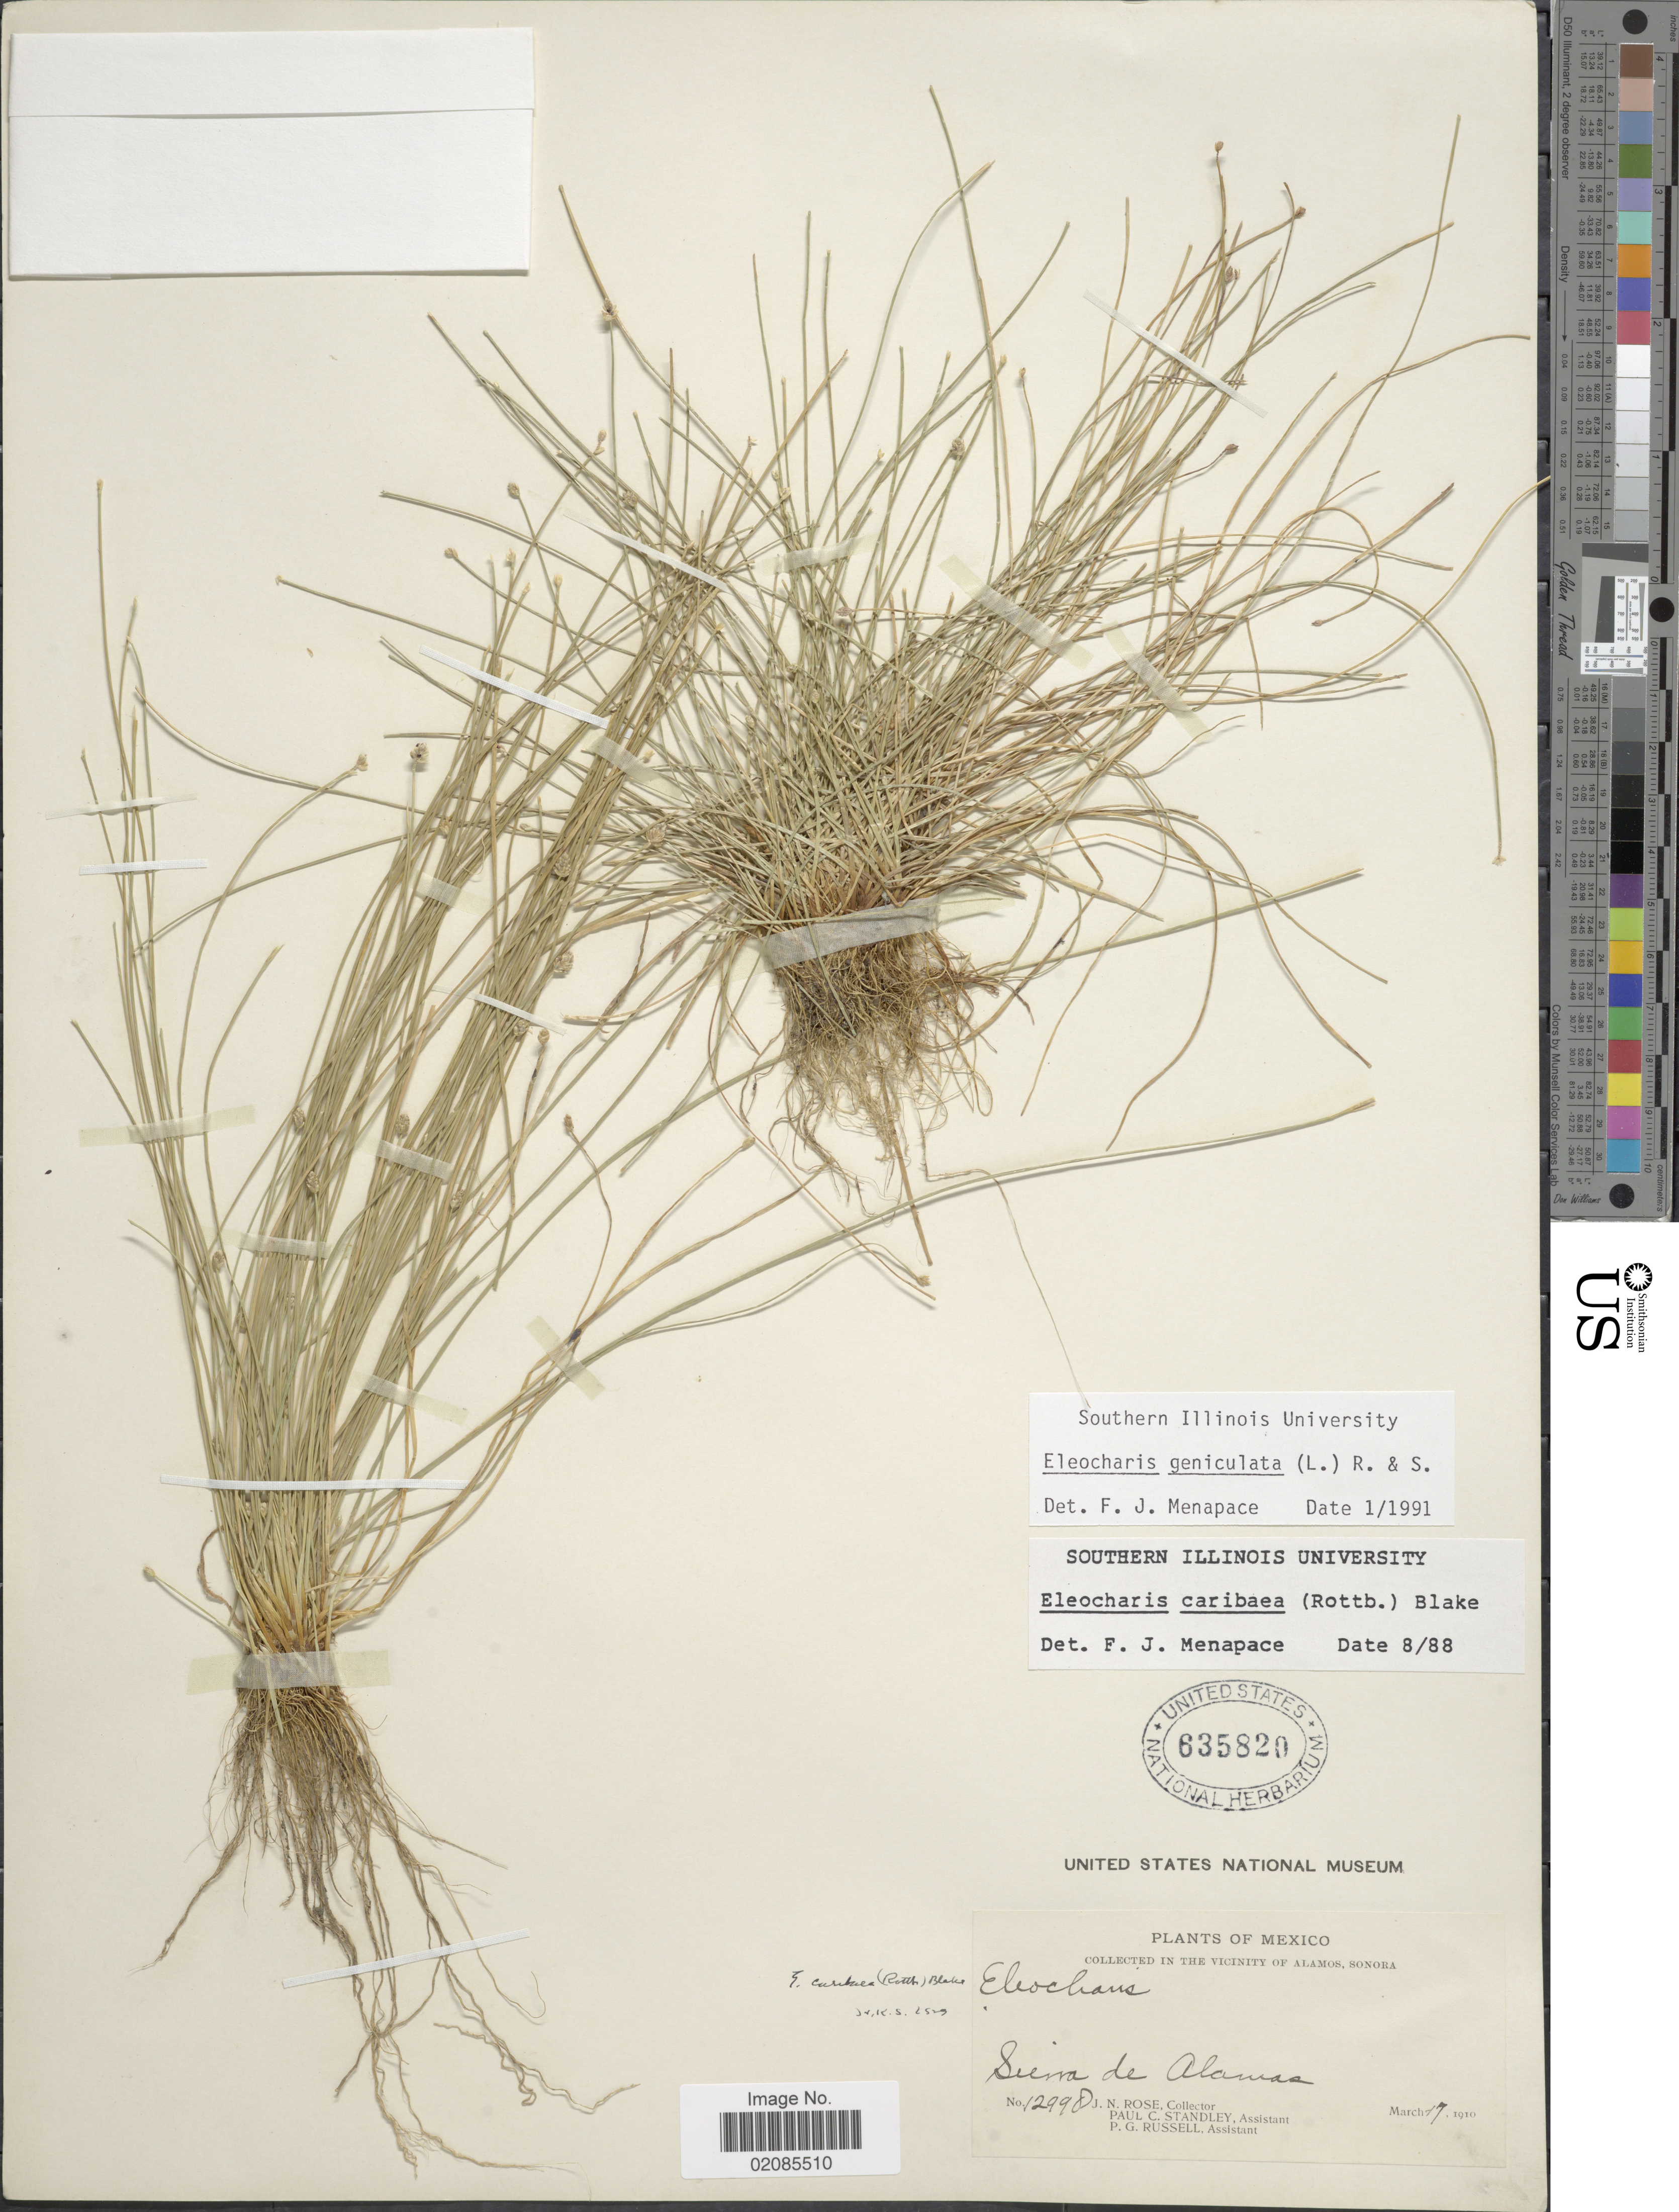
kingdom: Plantae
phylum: Tracheophyta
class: Liliopsida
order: Poales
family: Cyperaceae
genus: Eleocharis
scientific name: Eleocharis geniculata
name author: (L.) Roem. & Schult.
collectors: J. N. Rose, P. C. Standley & P. G. Russell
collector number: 12998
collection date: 1910-03-17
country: Mexico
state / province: Sonora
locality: In the vicinity of Sonora, Sierra de Alamos.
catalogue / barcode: US 635820